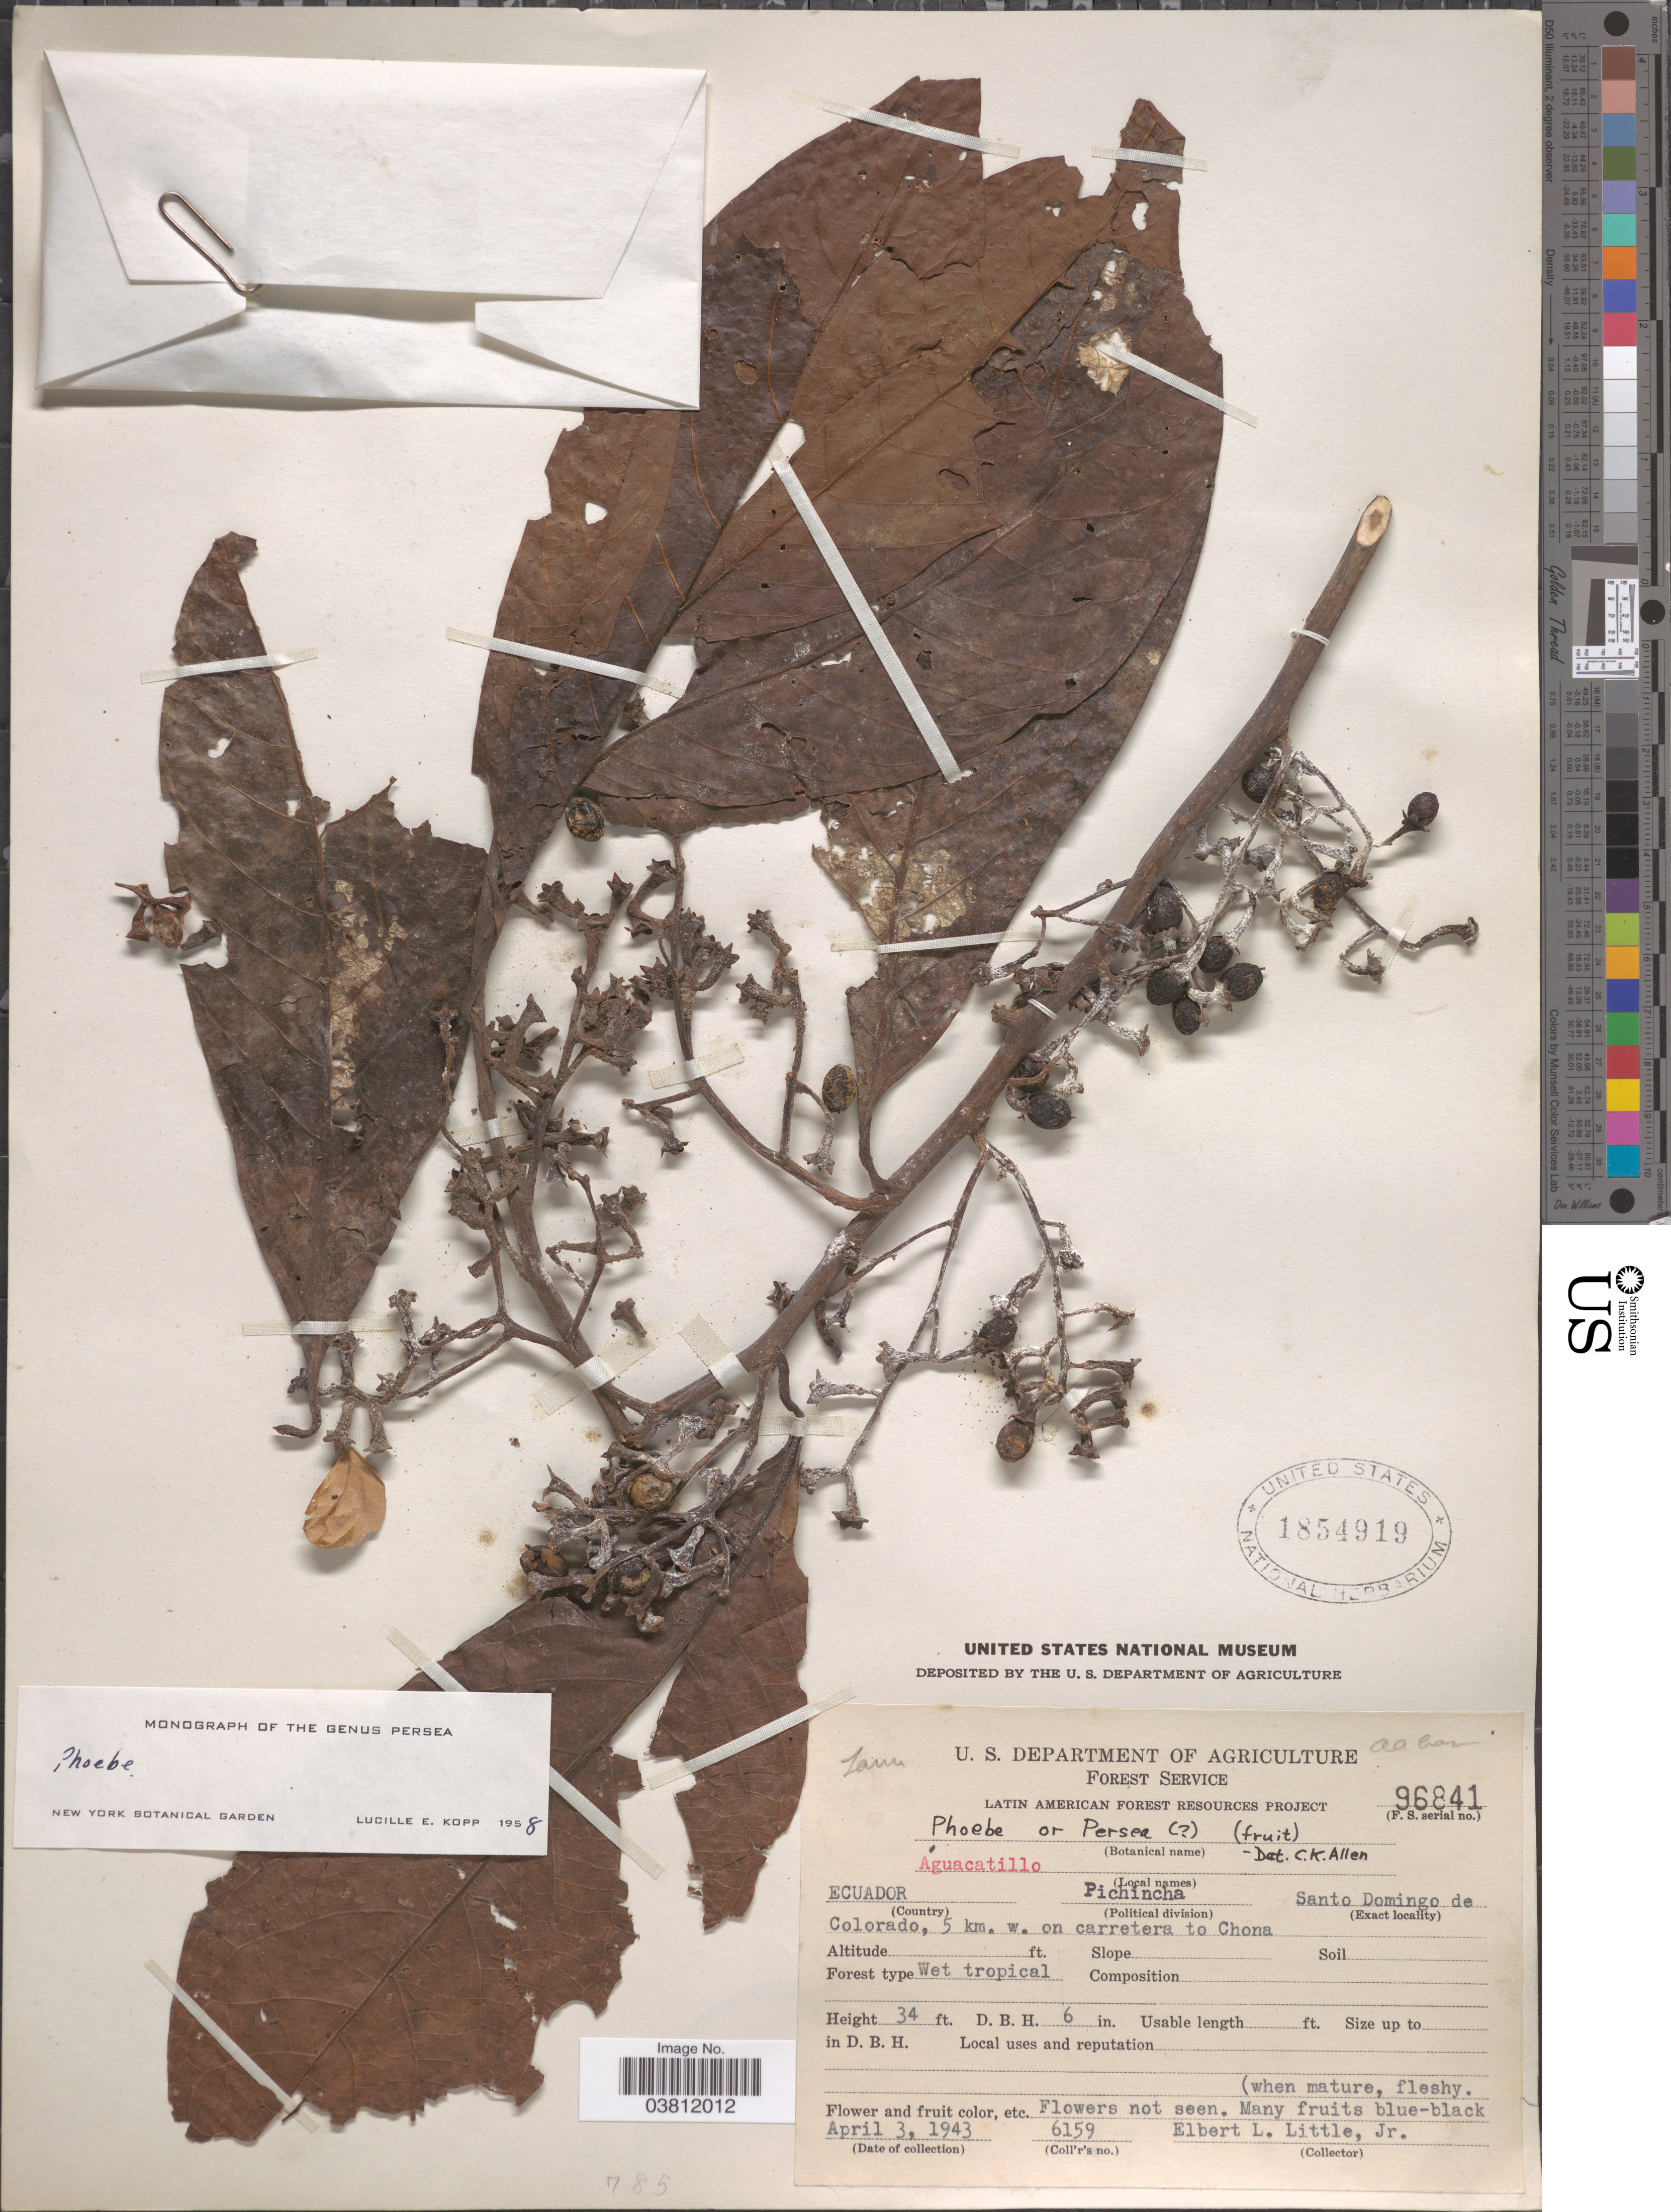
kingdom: Plantae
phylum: Tracheophyta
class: Magnoliopsida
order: Laurales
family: Lauraceae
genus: Phoebe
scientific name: Phoebe sp.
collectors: E. L. Little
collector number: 6159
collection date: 1943-04-03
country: Ecuador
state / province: Pichincha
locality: Santo Domingo de Colorado, 5 km. w. on carretera to Chona.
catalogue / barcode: US 1854919